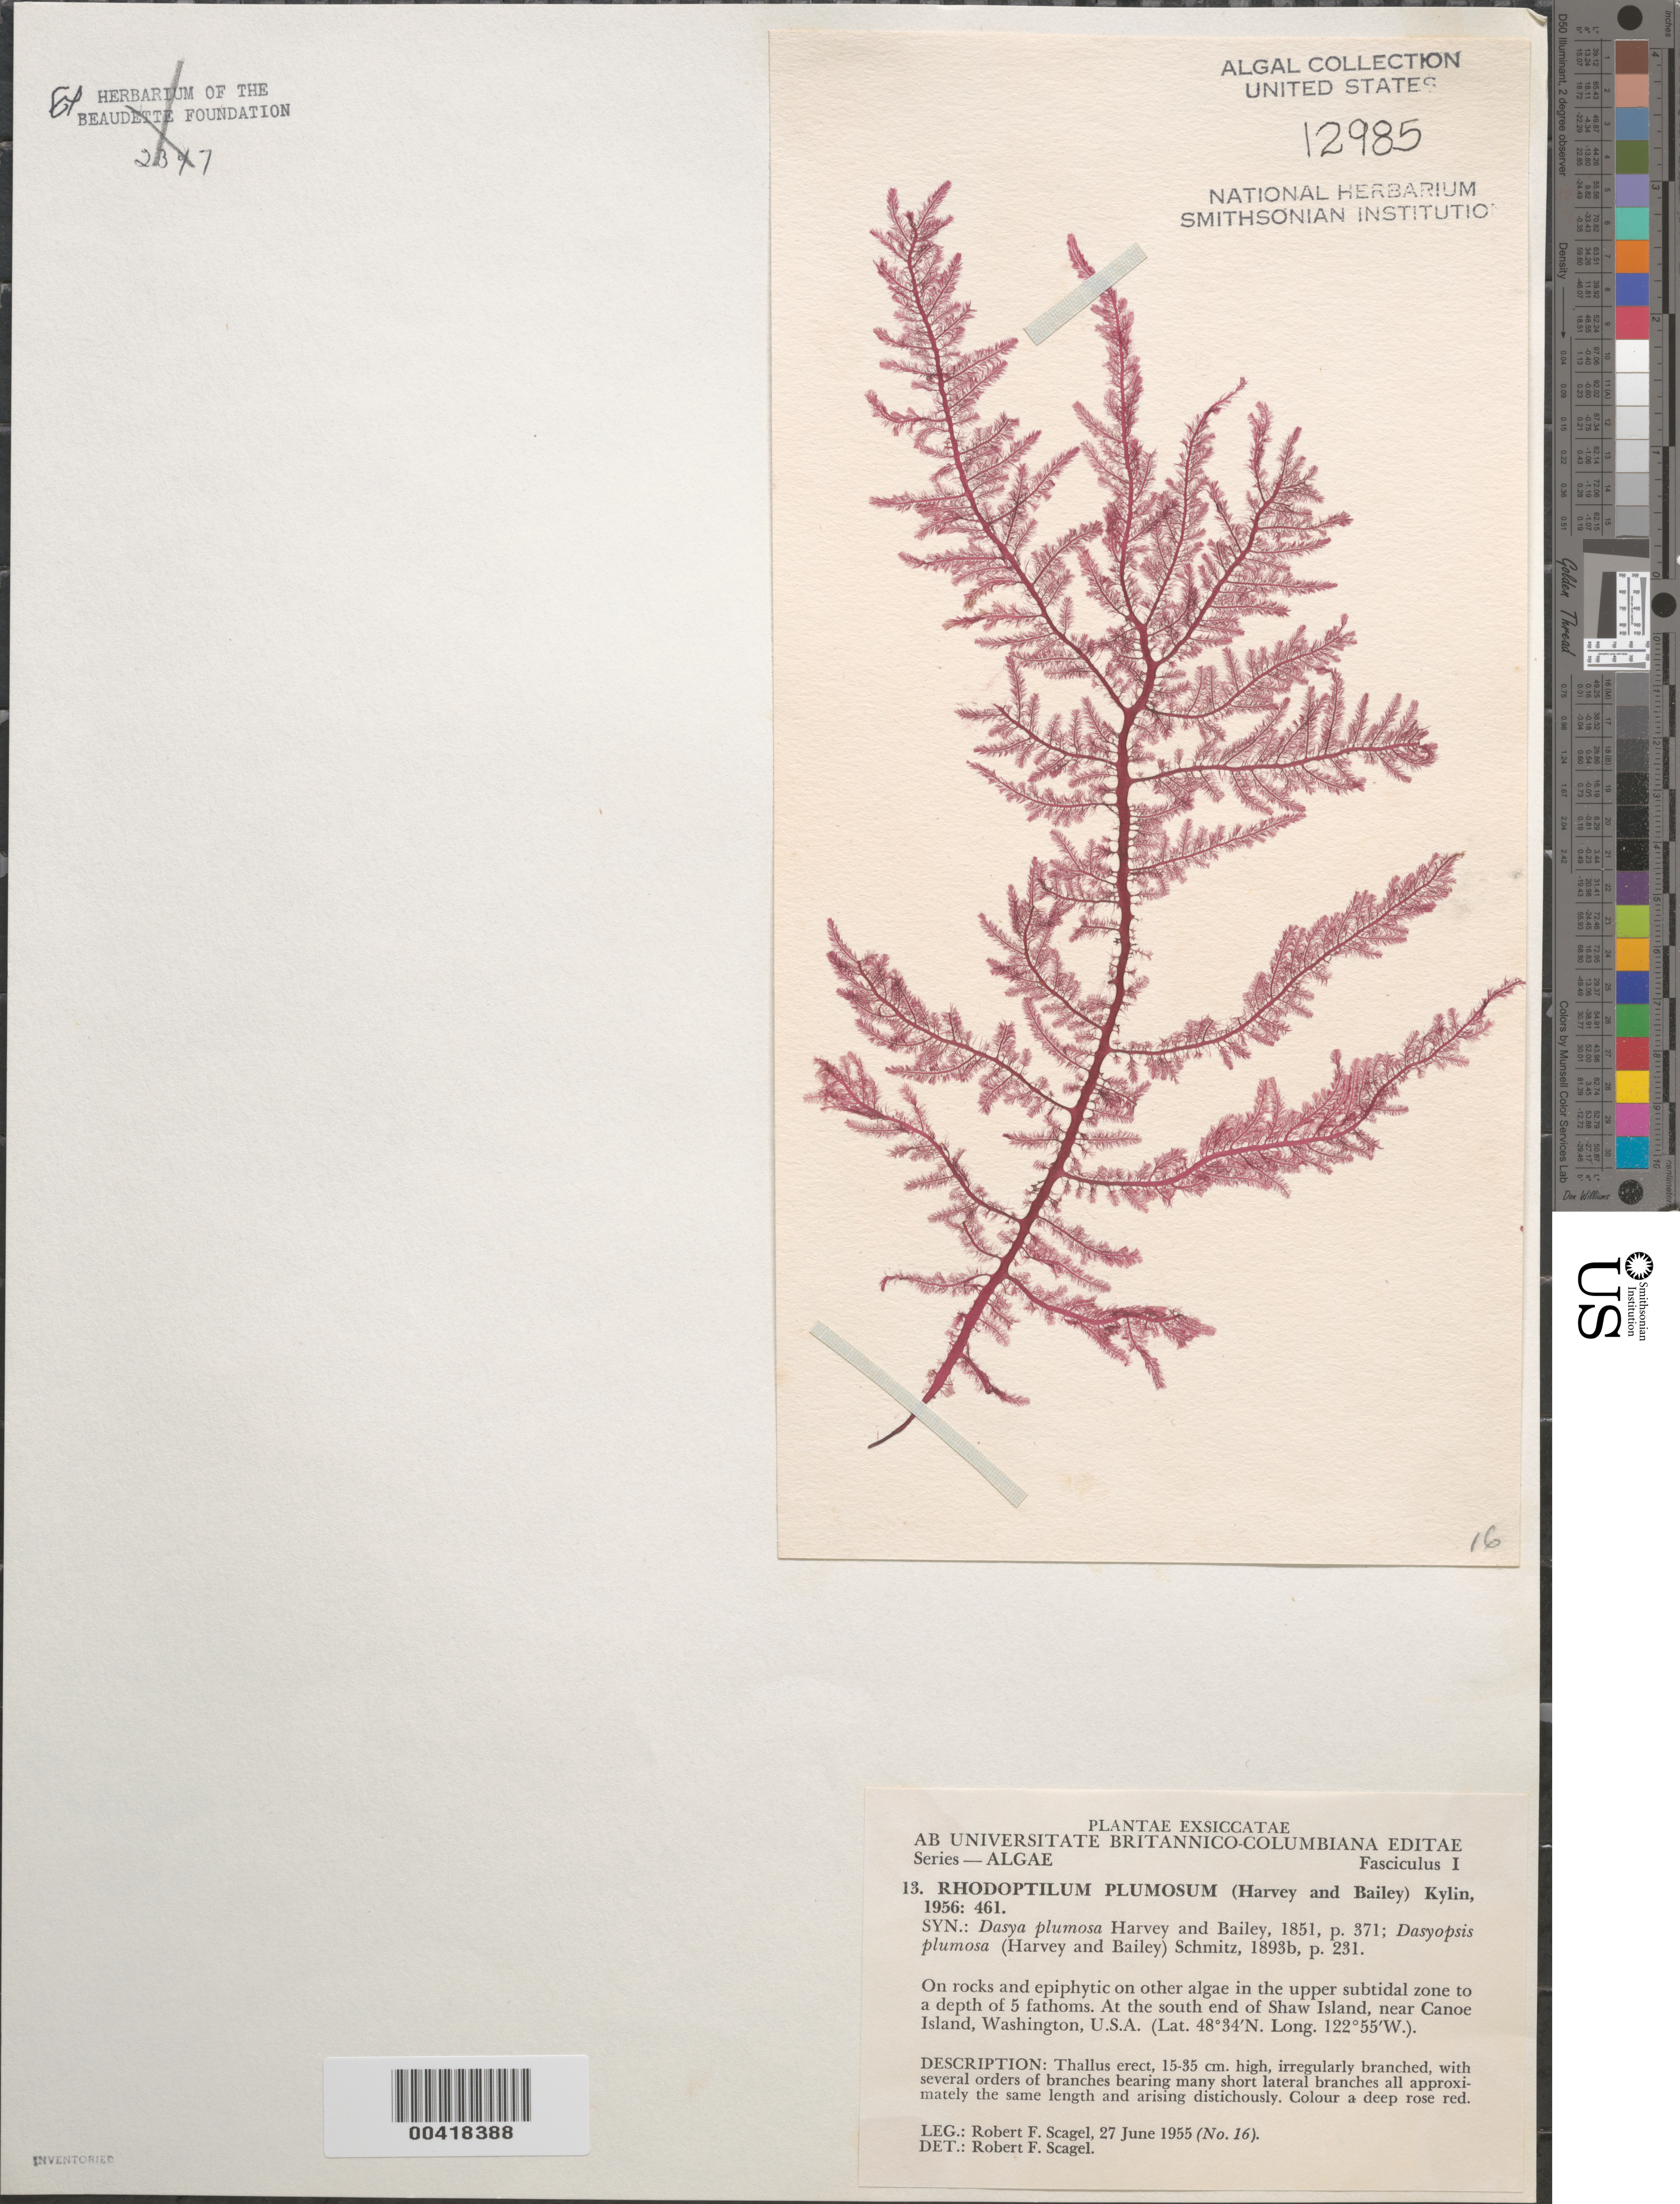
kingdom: Plantae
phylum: Rhodophyta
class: Florideophyceae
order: Ceramiales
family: Dasyaceae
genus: Rhodoptilum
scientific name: Rhodoptilum plumosum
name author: (Harv. & Bail.) Kylin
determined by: Scagel, R. F.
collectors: R. F. Scagel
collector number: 16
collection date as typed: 27 Jun 1955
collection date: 1955-06-27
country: United States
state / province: Washington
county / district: San Juan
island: Shaw Island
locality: Near Canoe Island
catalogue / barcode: US 12985